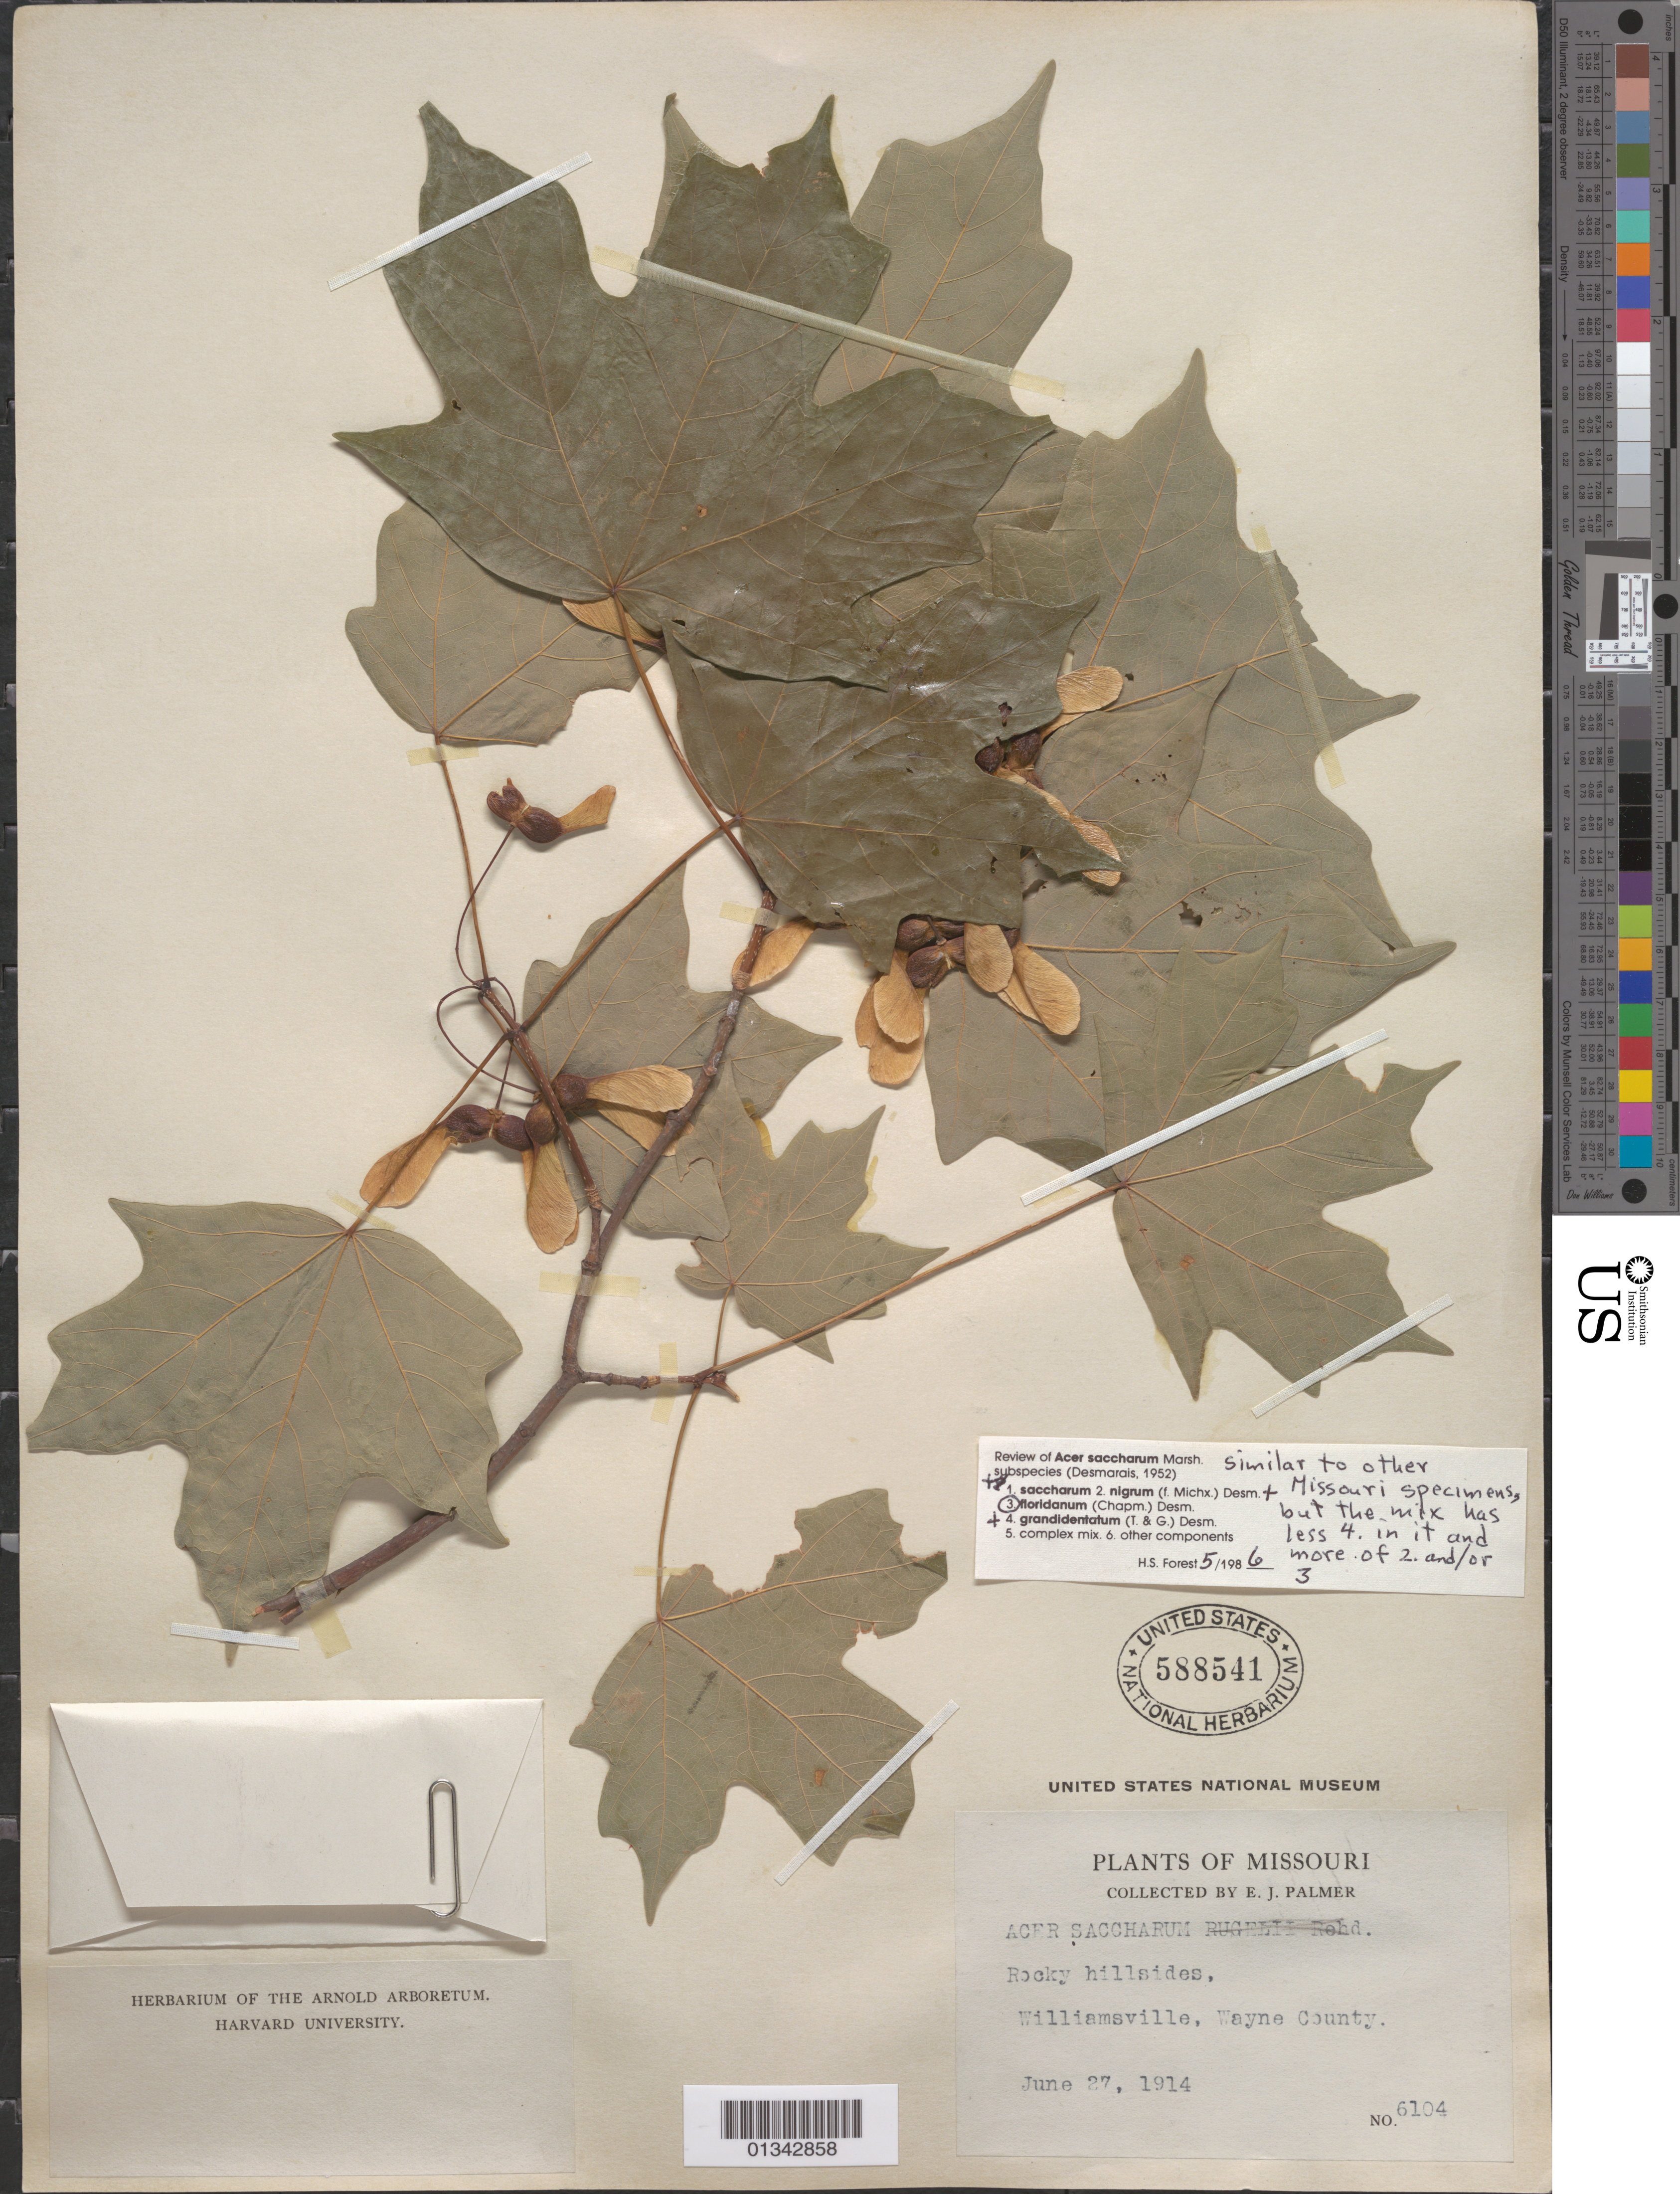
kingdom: Plantae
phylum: Tracheophyta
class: Magnoliopsida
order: Sapindales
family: Sapindaceae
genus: Acer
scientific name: Acer saccharum subsp. floridanum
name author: (Chapm.) Desmarais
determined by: Forest, H. S.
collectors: E. J. Palmer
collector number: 6104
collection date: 1914-06-27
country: United States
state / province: Missouri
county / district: Wayne County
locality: Wayne County, Williamsville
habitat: Rocky hillsides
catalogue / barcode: US 588541